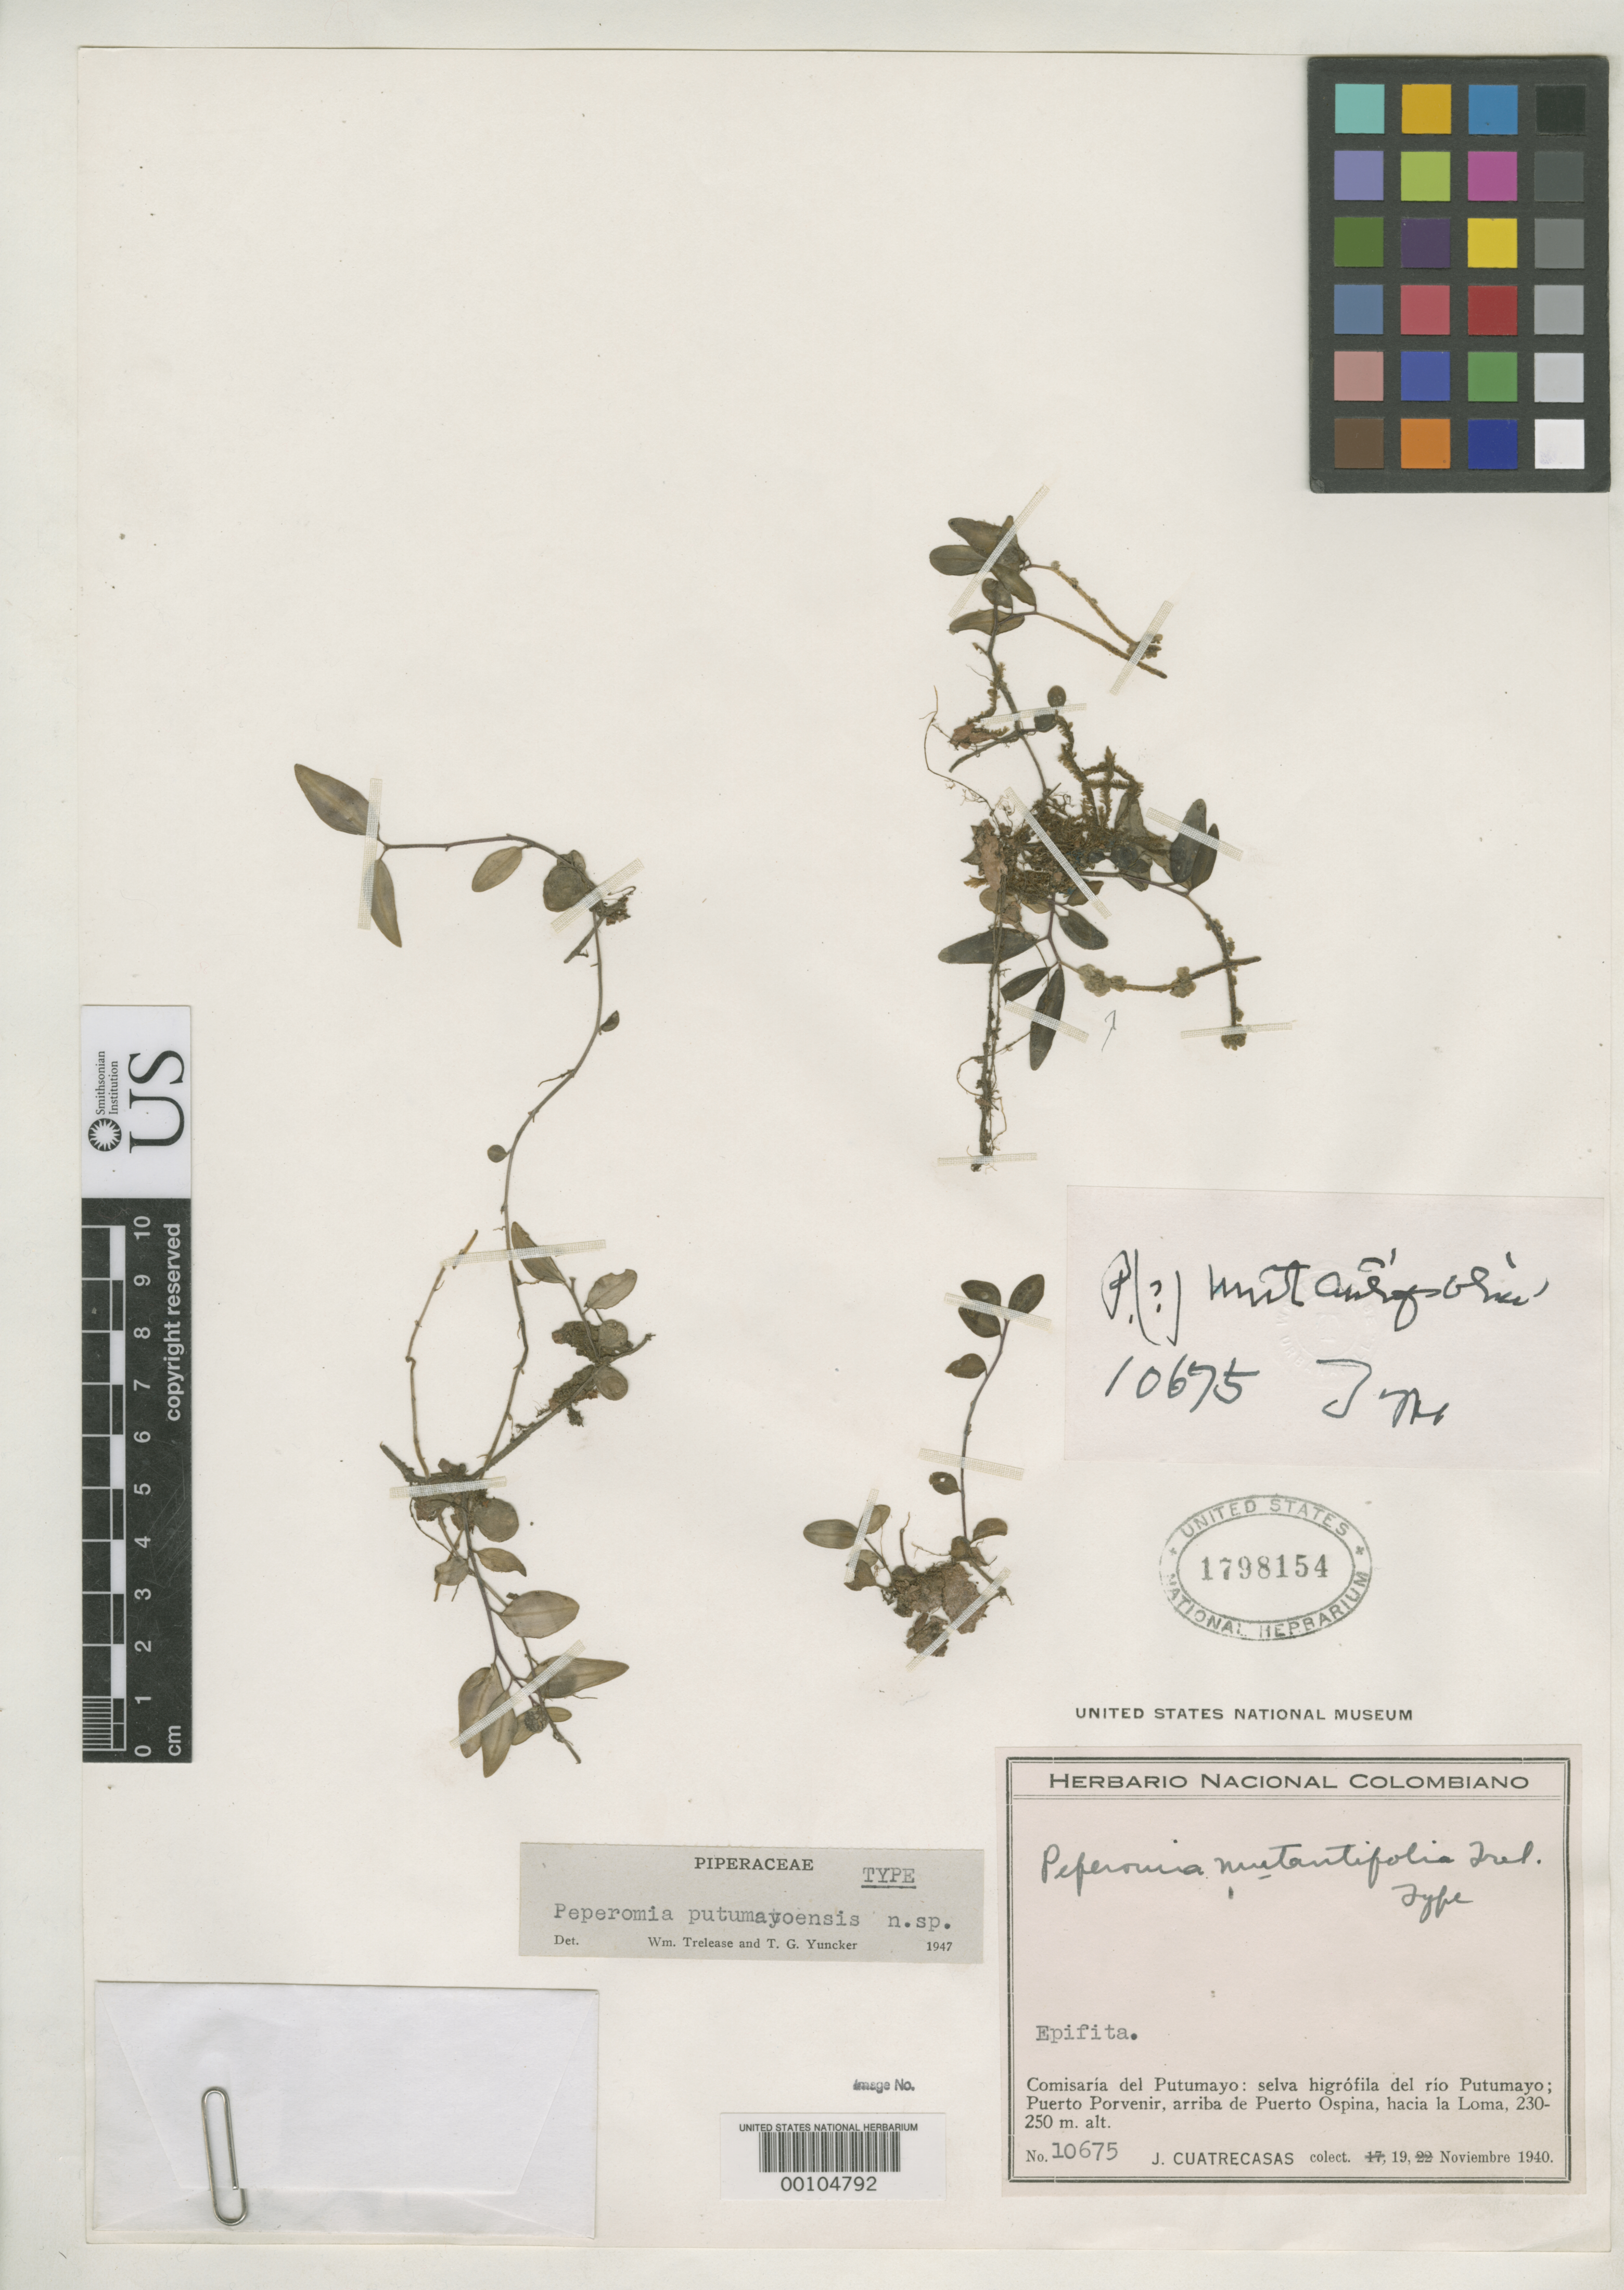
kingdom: Plantae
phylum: Tracheophyta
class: Magnoliopsida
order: Piperales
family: Piperaceae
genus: Peperomia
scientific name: Peperomia putumayoensis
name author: Trel. & Yunck.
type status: Holotype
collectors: J. Cuatrecasas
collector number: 10675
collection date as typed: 19 Nov 1940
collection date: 1940-11-19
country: Colombia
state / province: Putumayo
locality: Rio Putumayo, Puerto Porvenir, above Puerto Ospina.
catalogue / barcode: US 1798154